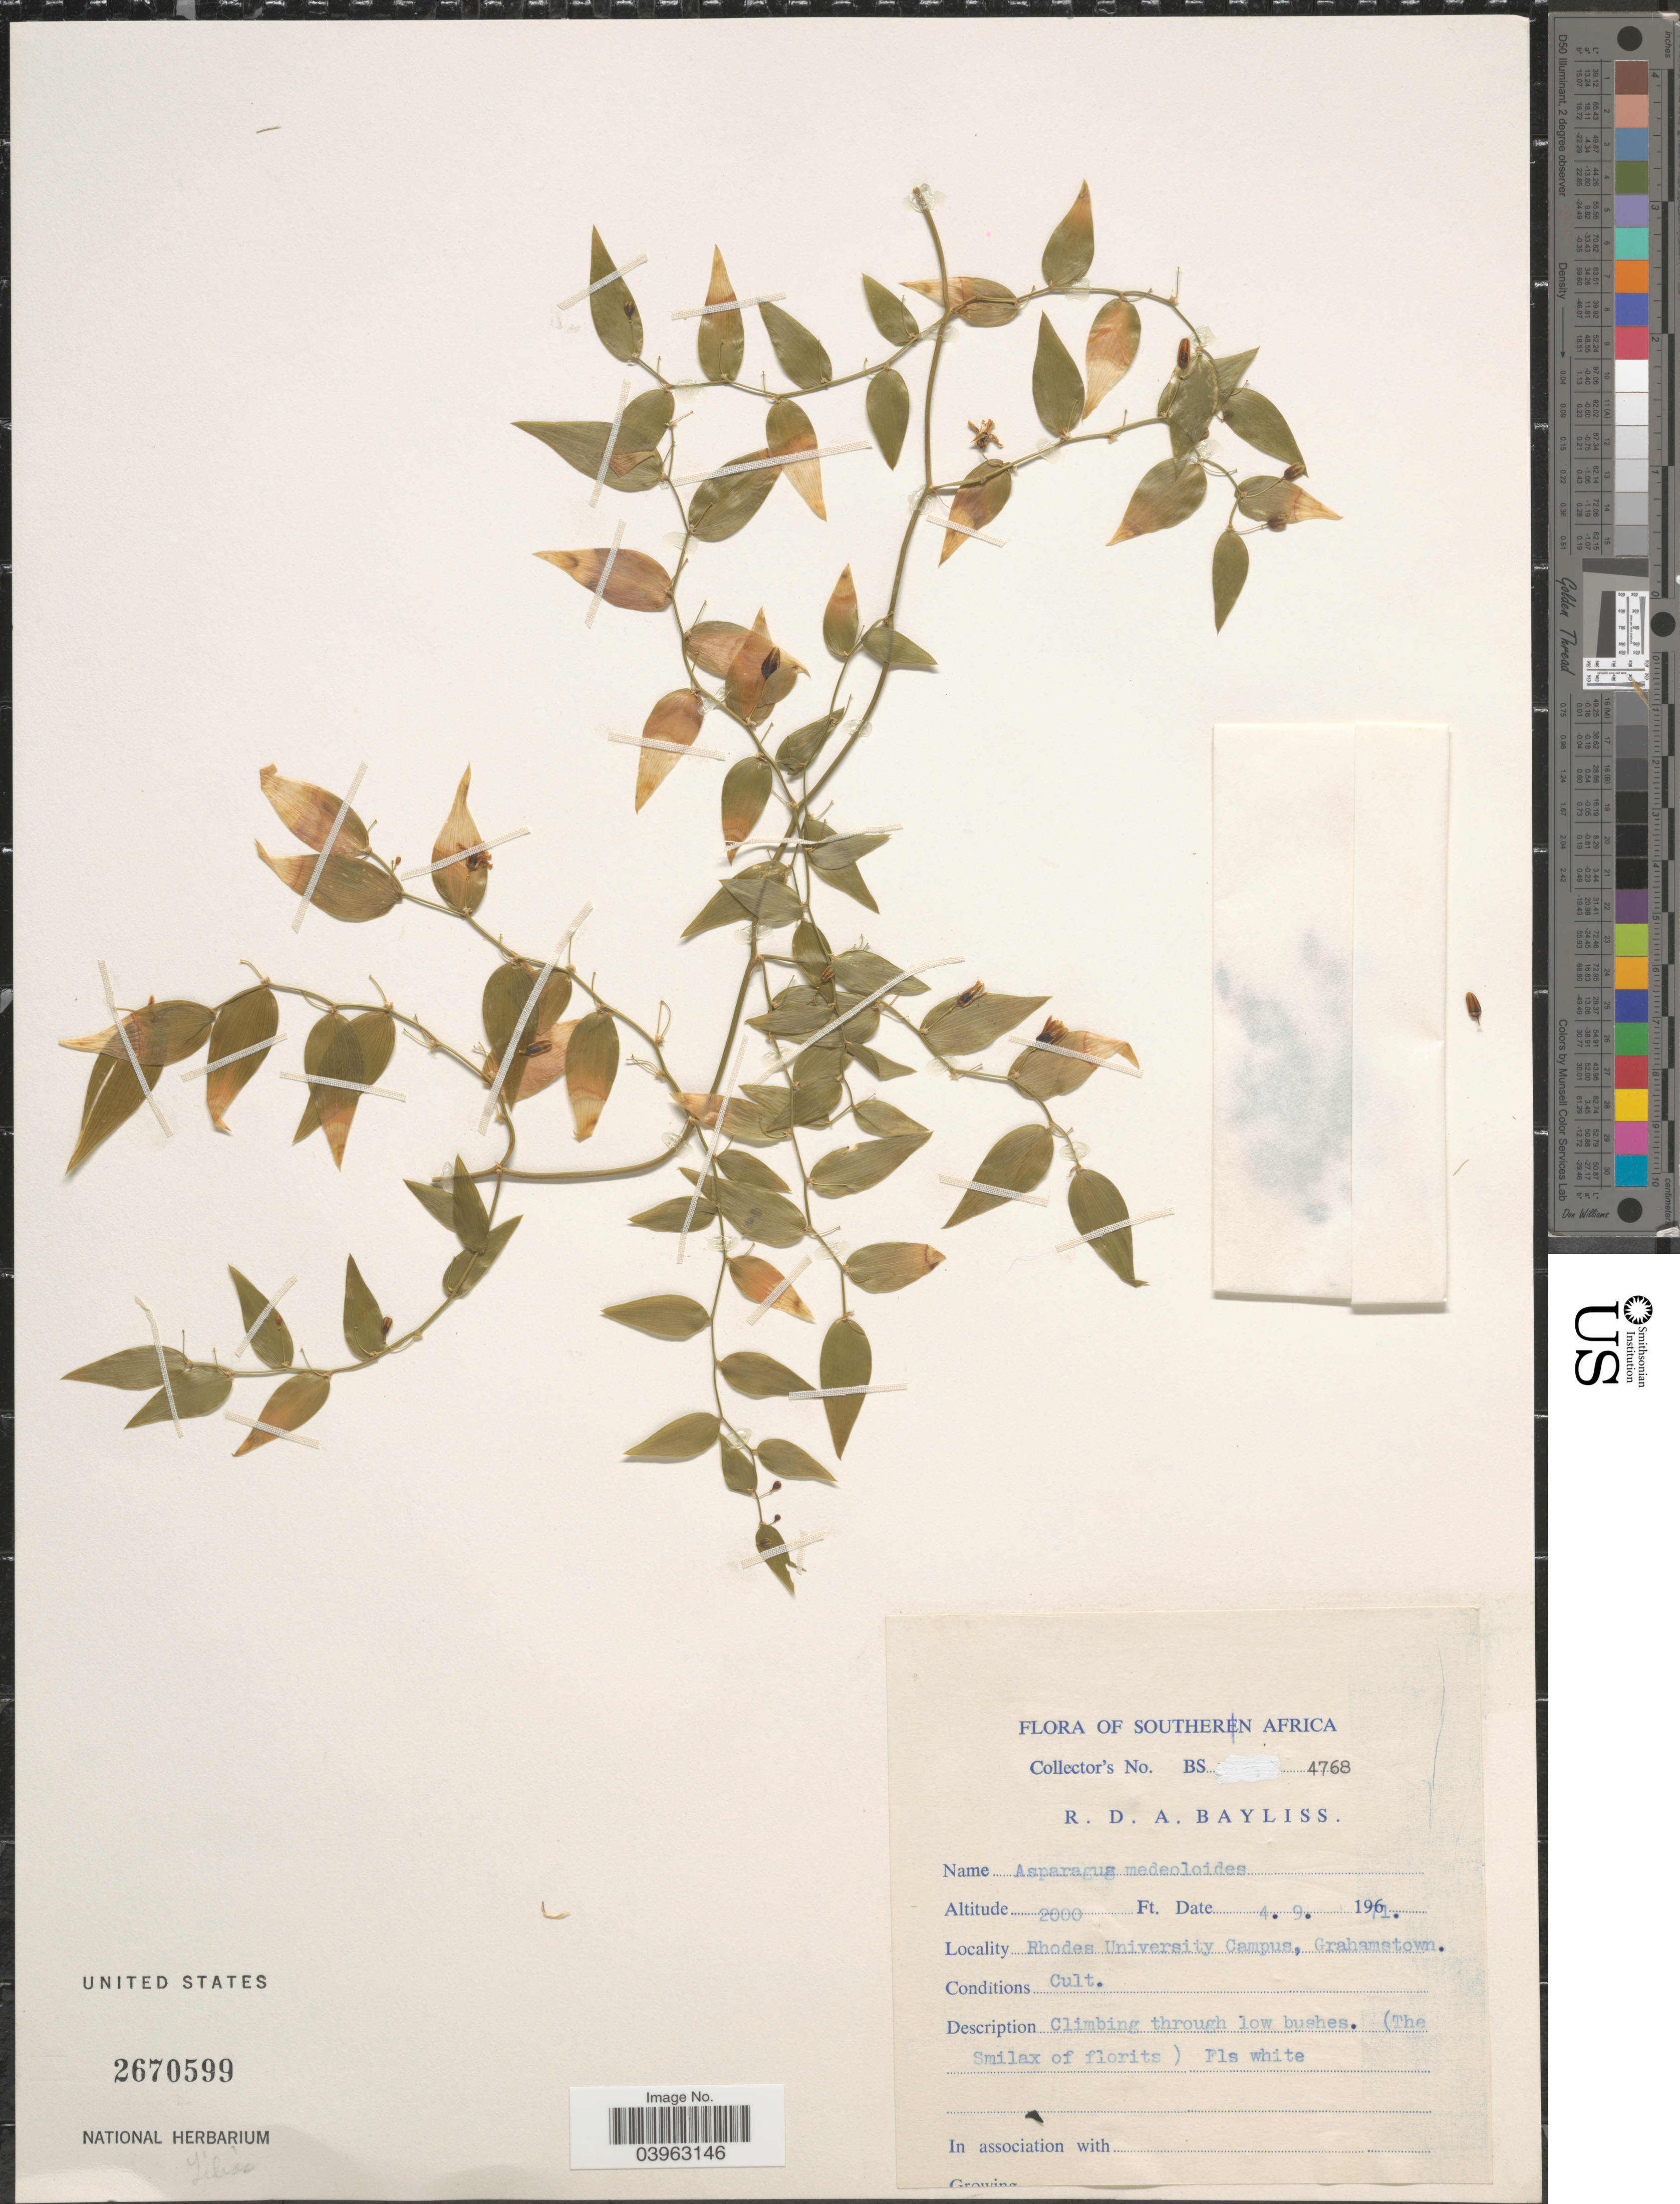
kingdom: Plantae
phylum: Tracheophyta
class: Liliopsida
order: Asparagales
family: Asparagaceae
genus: Asparagus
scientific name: Asparagus asparagoides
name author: (L.) Druce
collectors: R. Bayliss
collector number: BS 4768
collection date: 1971-09-04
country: South Africa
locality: Southern Africa. Rhodes University Campus, Grahamstown.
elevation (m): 610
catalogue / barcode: US 2670599